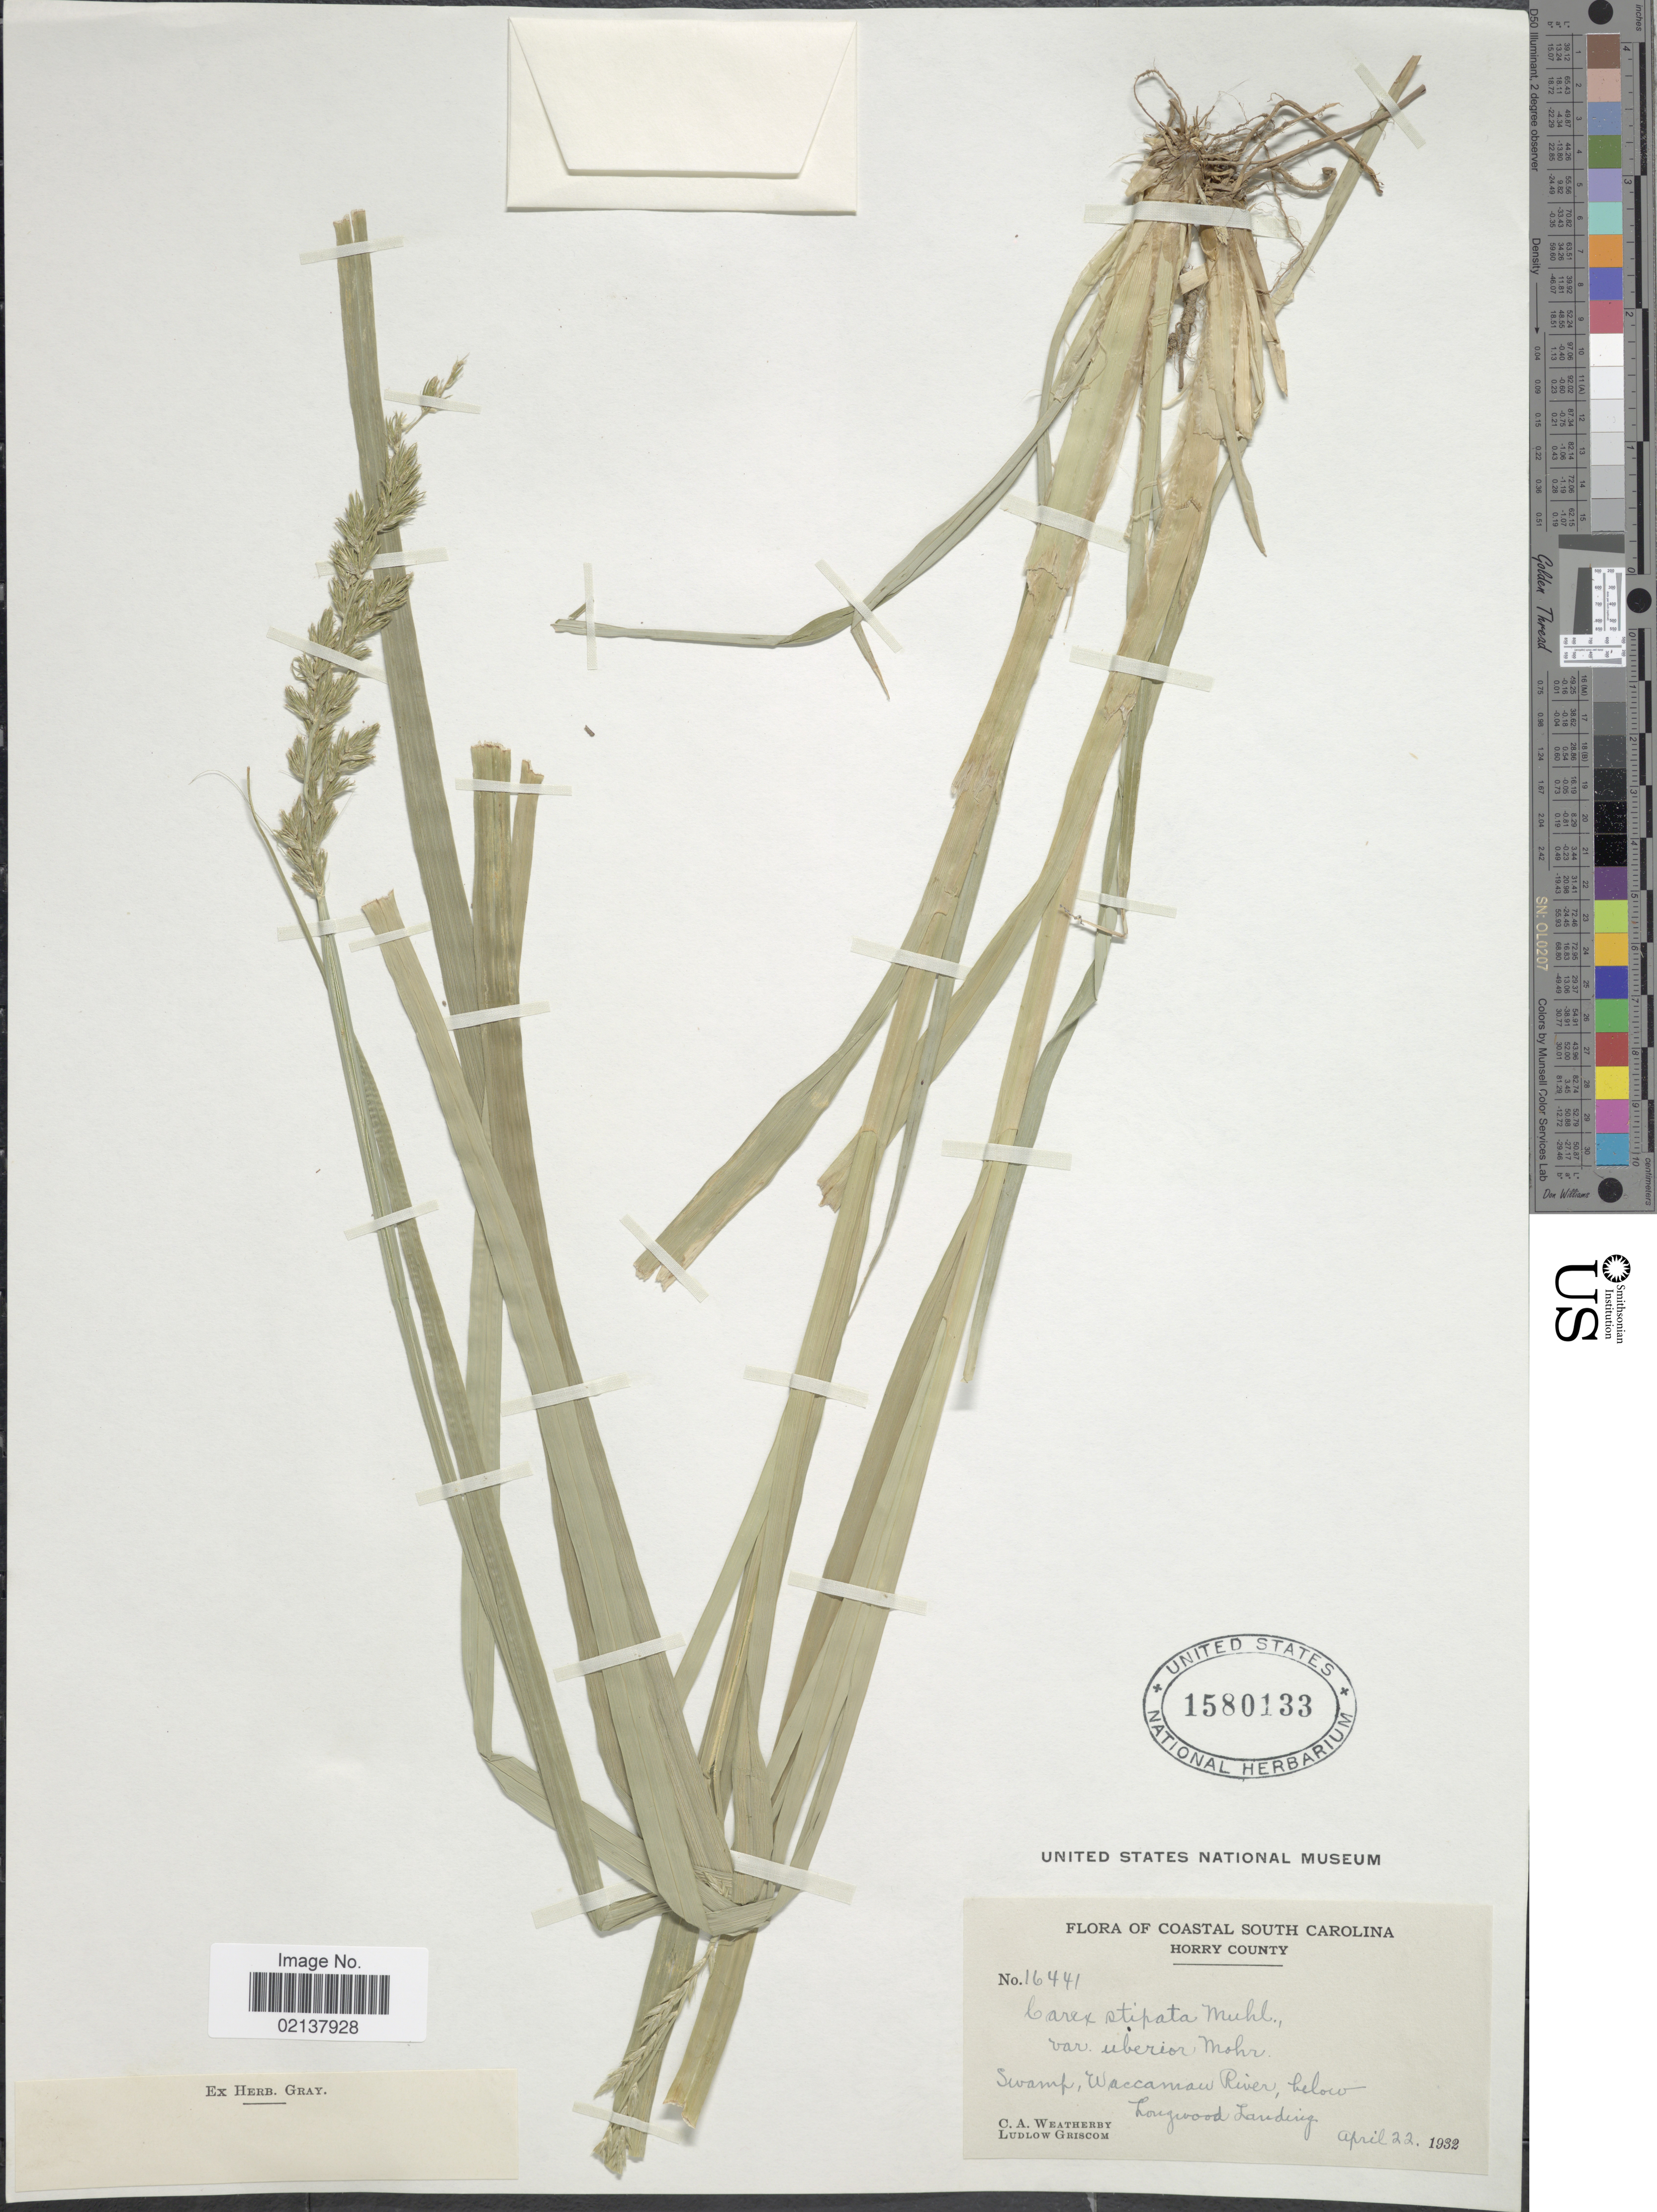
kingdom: Plantae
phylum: Tracheophyta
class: Liliopsida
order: Poales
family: Cyperaceae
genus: Carex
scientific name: Carex stipata var. maxima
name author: Chapm. ex Boott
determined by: Strong, Mark T., (BOT), Smithsonian Institution - National Museum of Natural History (UNITED STATES)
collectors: C. A. Weatherby & L. Griscom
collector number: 16441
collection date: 1932-04-22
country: United States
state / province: South Carolina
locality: Coastal South Carolina, Horry County. Swamp, Waccamaw River, belowe Longwood Landing.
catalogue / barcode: US 1580133